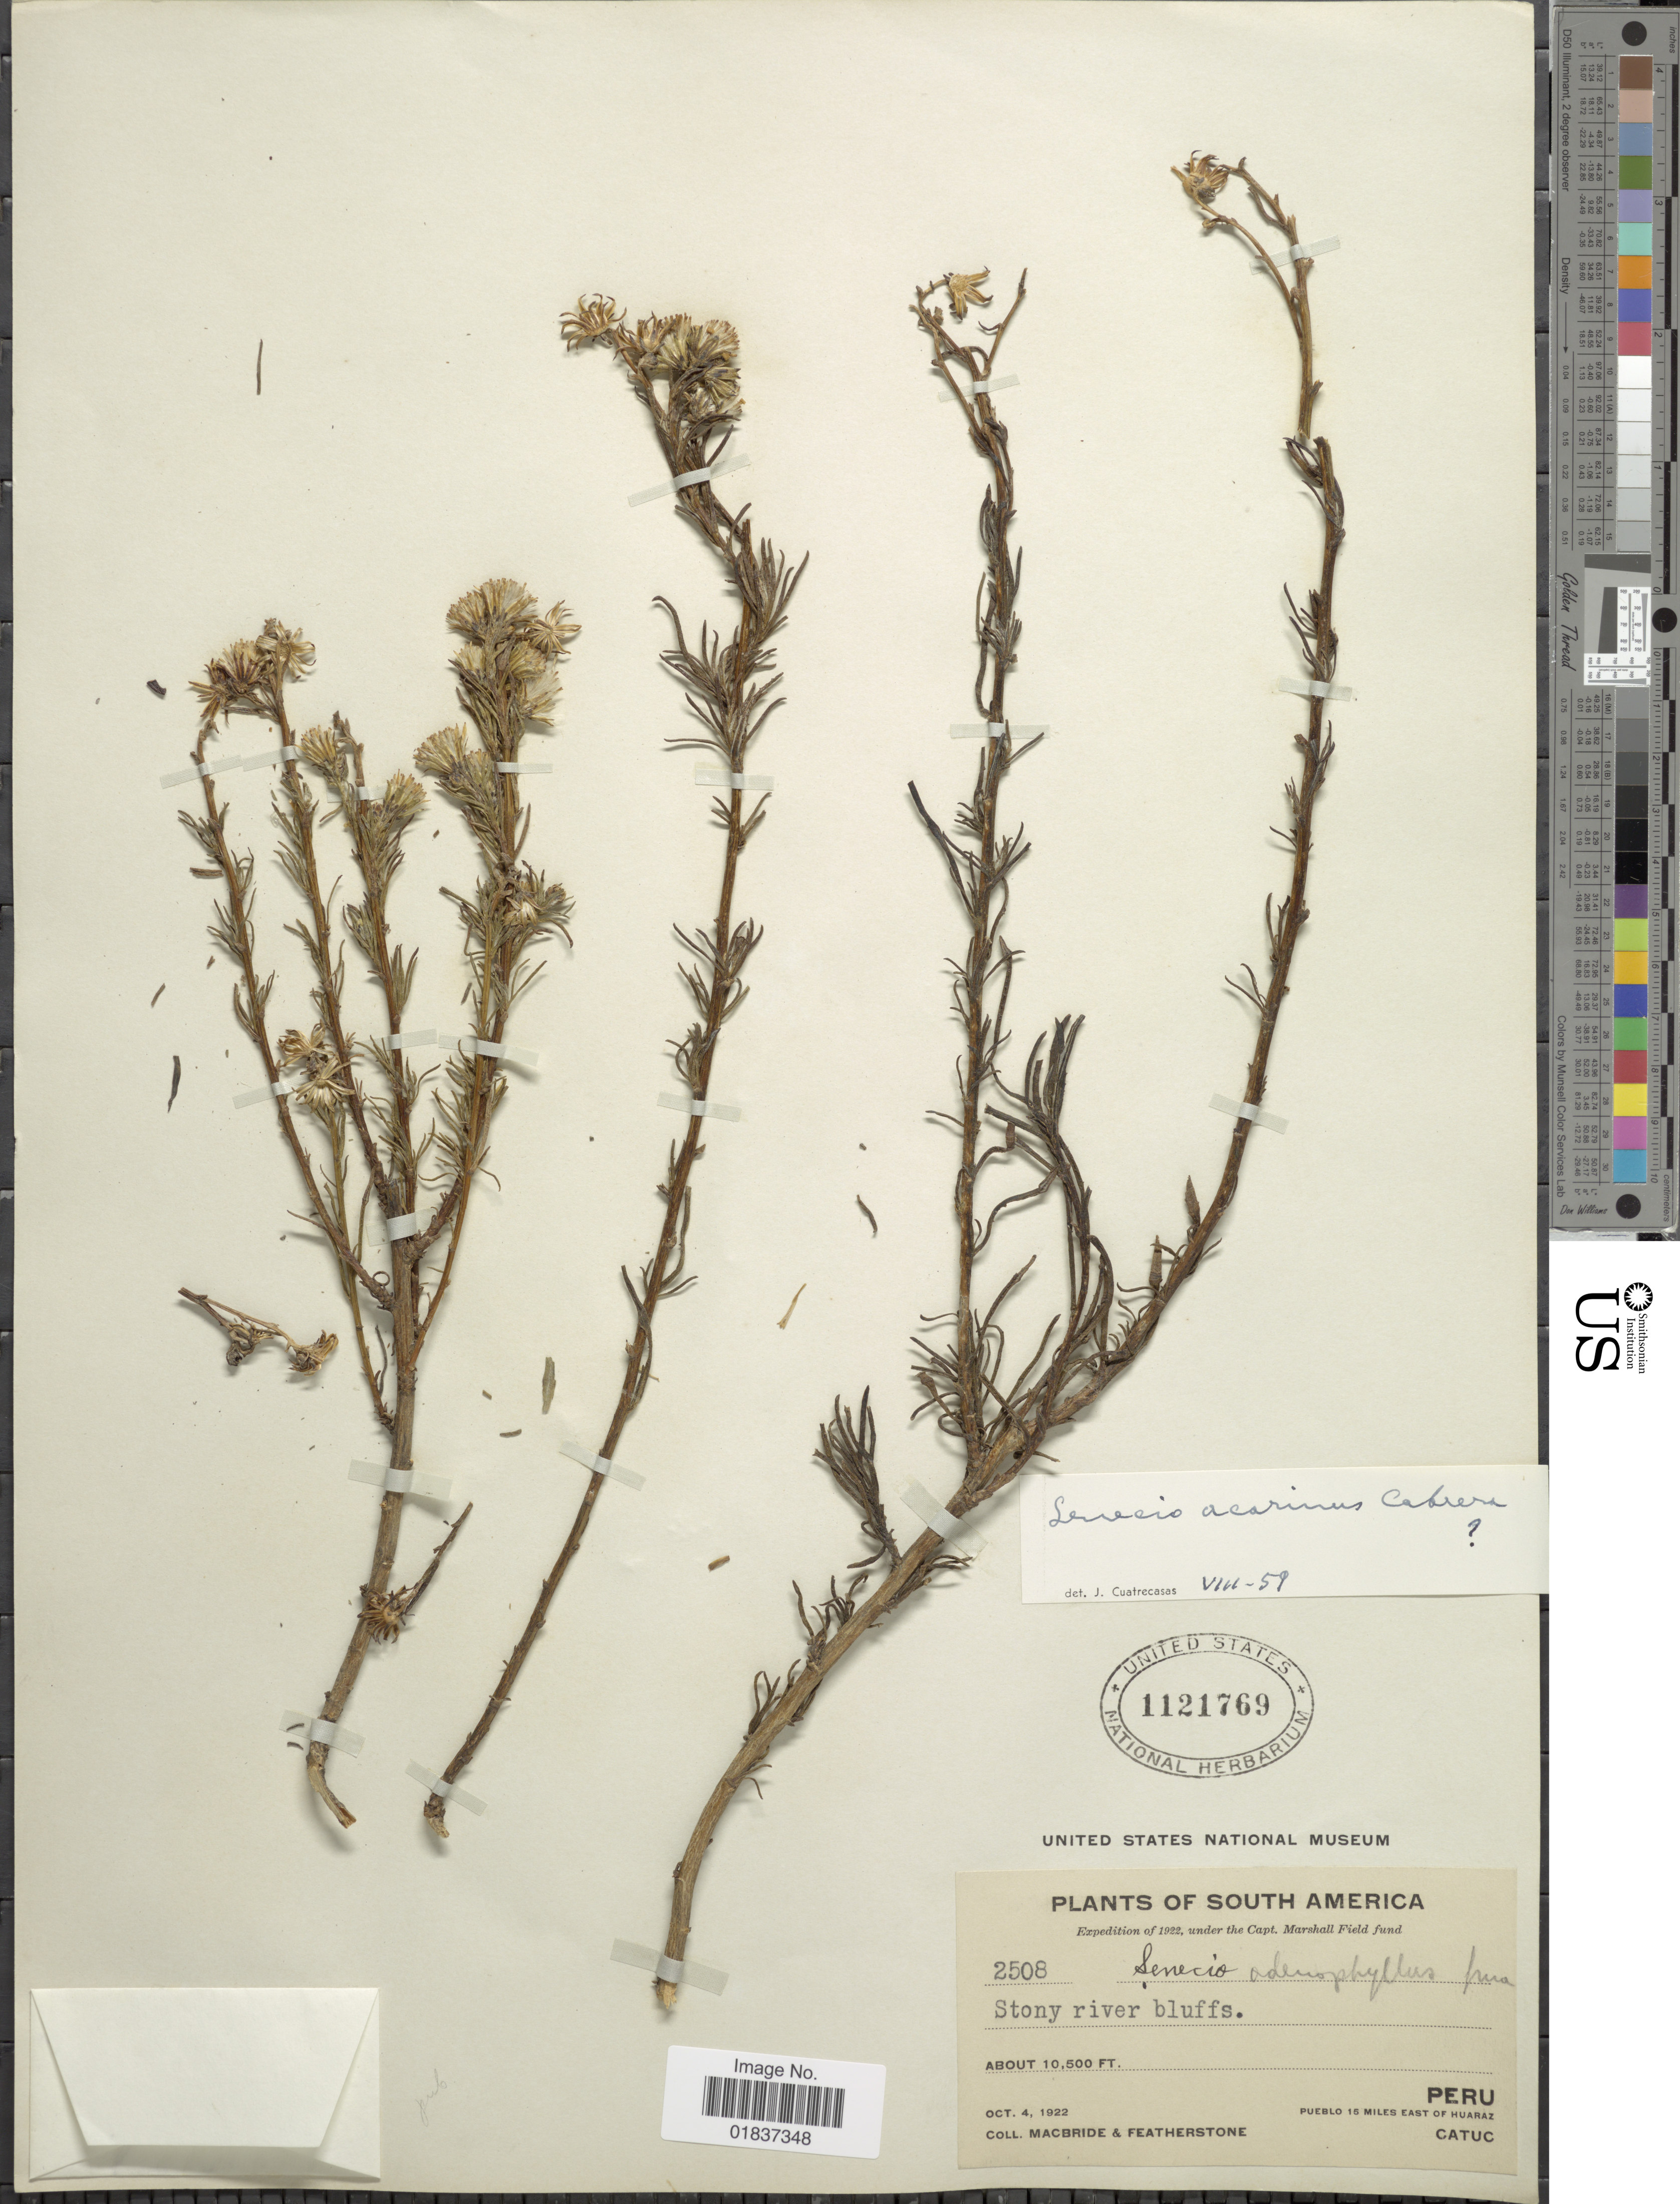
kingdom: Plantae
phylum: Tracheophyta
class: Magnoliopsida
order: Asterales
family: Asteraceae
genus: Senecio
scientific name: Senecio acarinus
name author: Cabrera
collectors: J. F. Macbride & -. Featherstone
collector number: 2508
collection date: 1922-10-04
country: Peru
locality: Pueblo 15 miles east of Huaraz. Catuc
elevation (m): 3200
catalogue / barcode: US 1121769